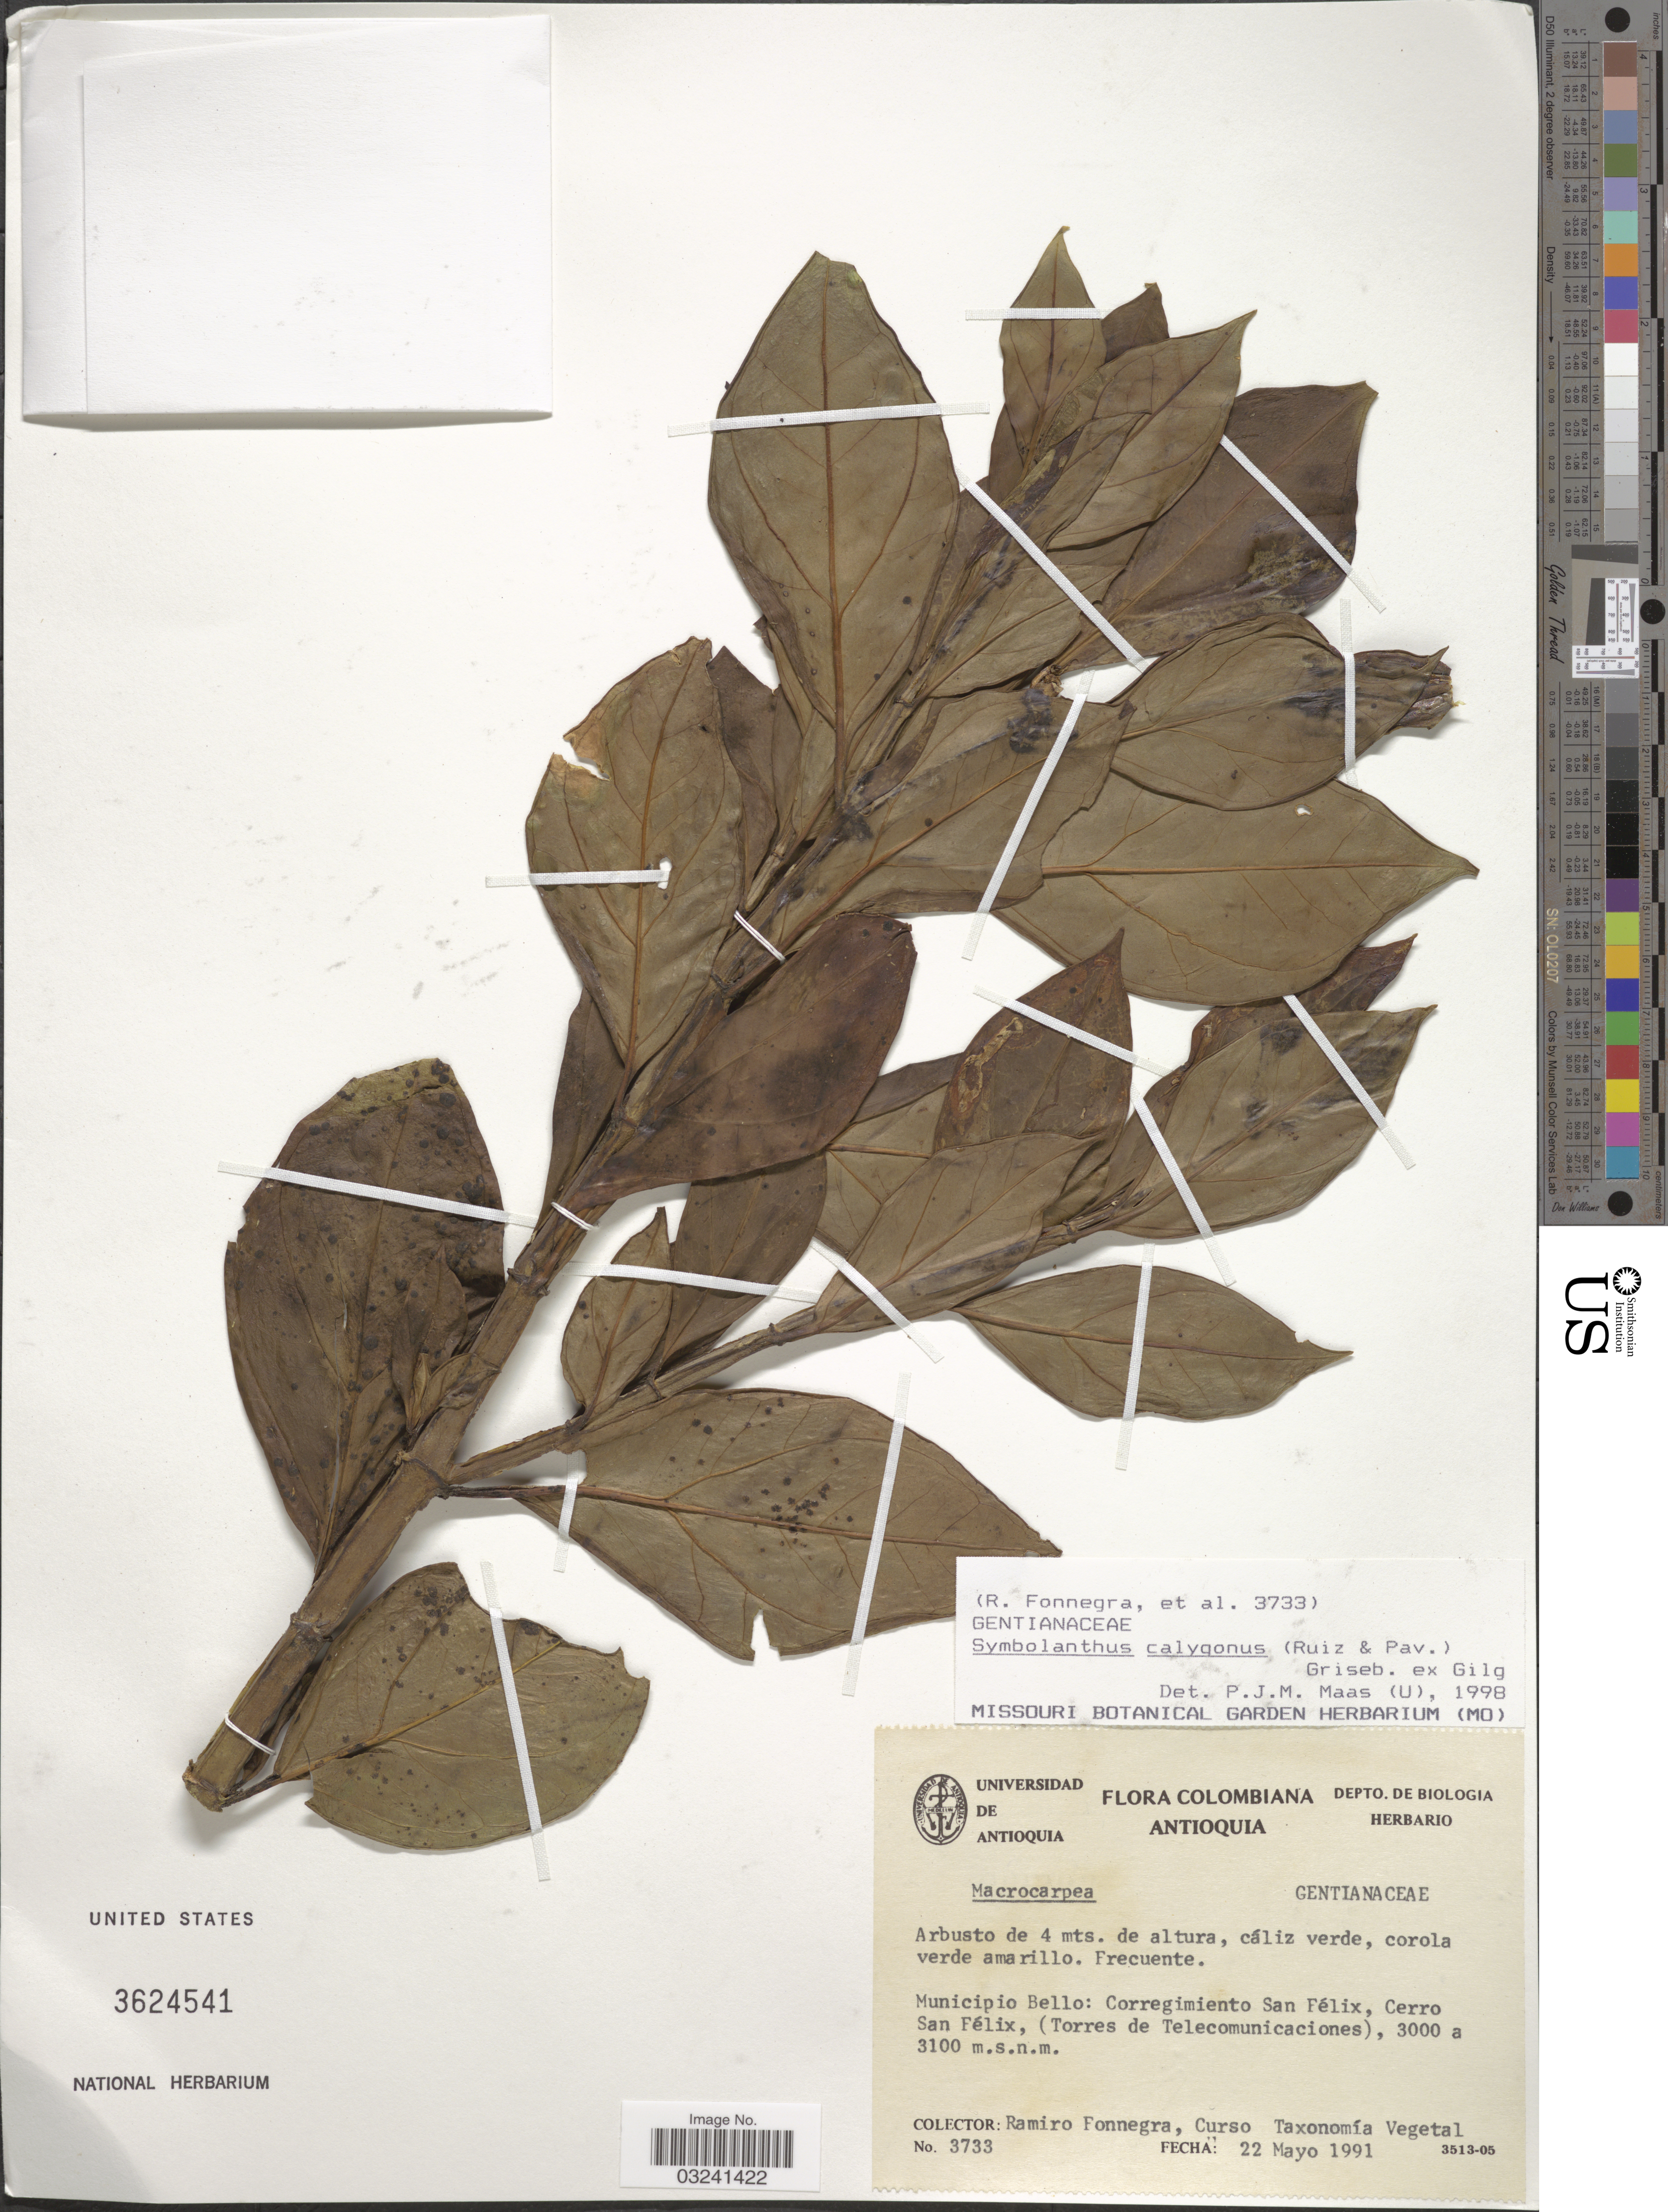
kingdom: Plantae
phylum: Tracheophyta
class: Magnoliopsida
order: Gentianales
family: Gentianaceae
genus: Symbolanthus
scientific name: Symbolanthus calygonus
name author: (Ruiz & Pav.) Griseb. ex Gilg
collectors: R. Fonnegra G. & Curso taxonomía vegetal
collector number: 3733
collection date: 1991-05-22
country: Colombia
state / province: Antioquia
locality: Municipio Bello: Corregimiente San Félix, Cerro San Félix, (Torres de Telecomunicaciones).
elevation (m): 3000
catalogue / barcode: US 3624541